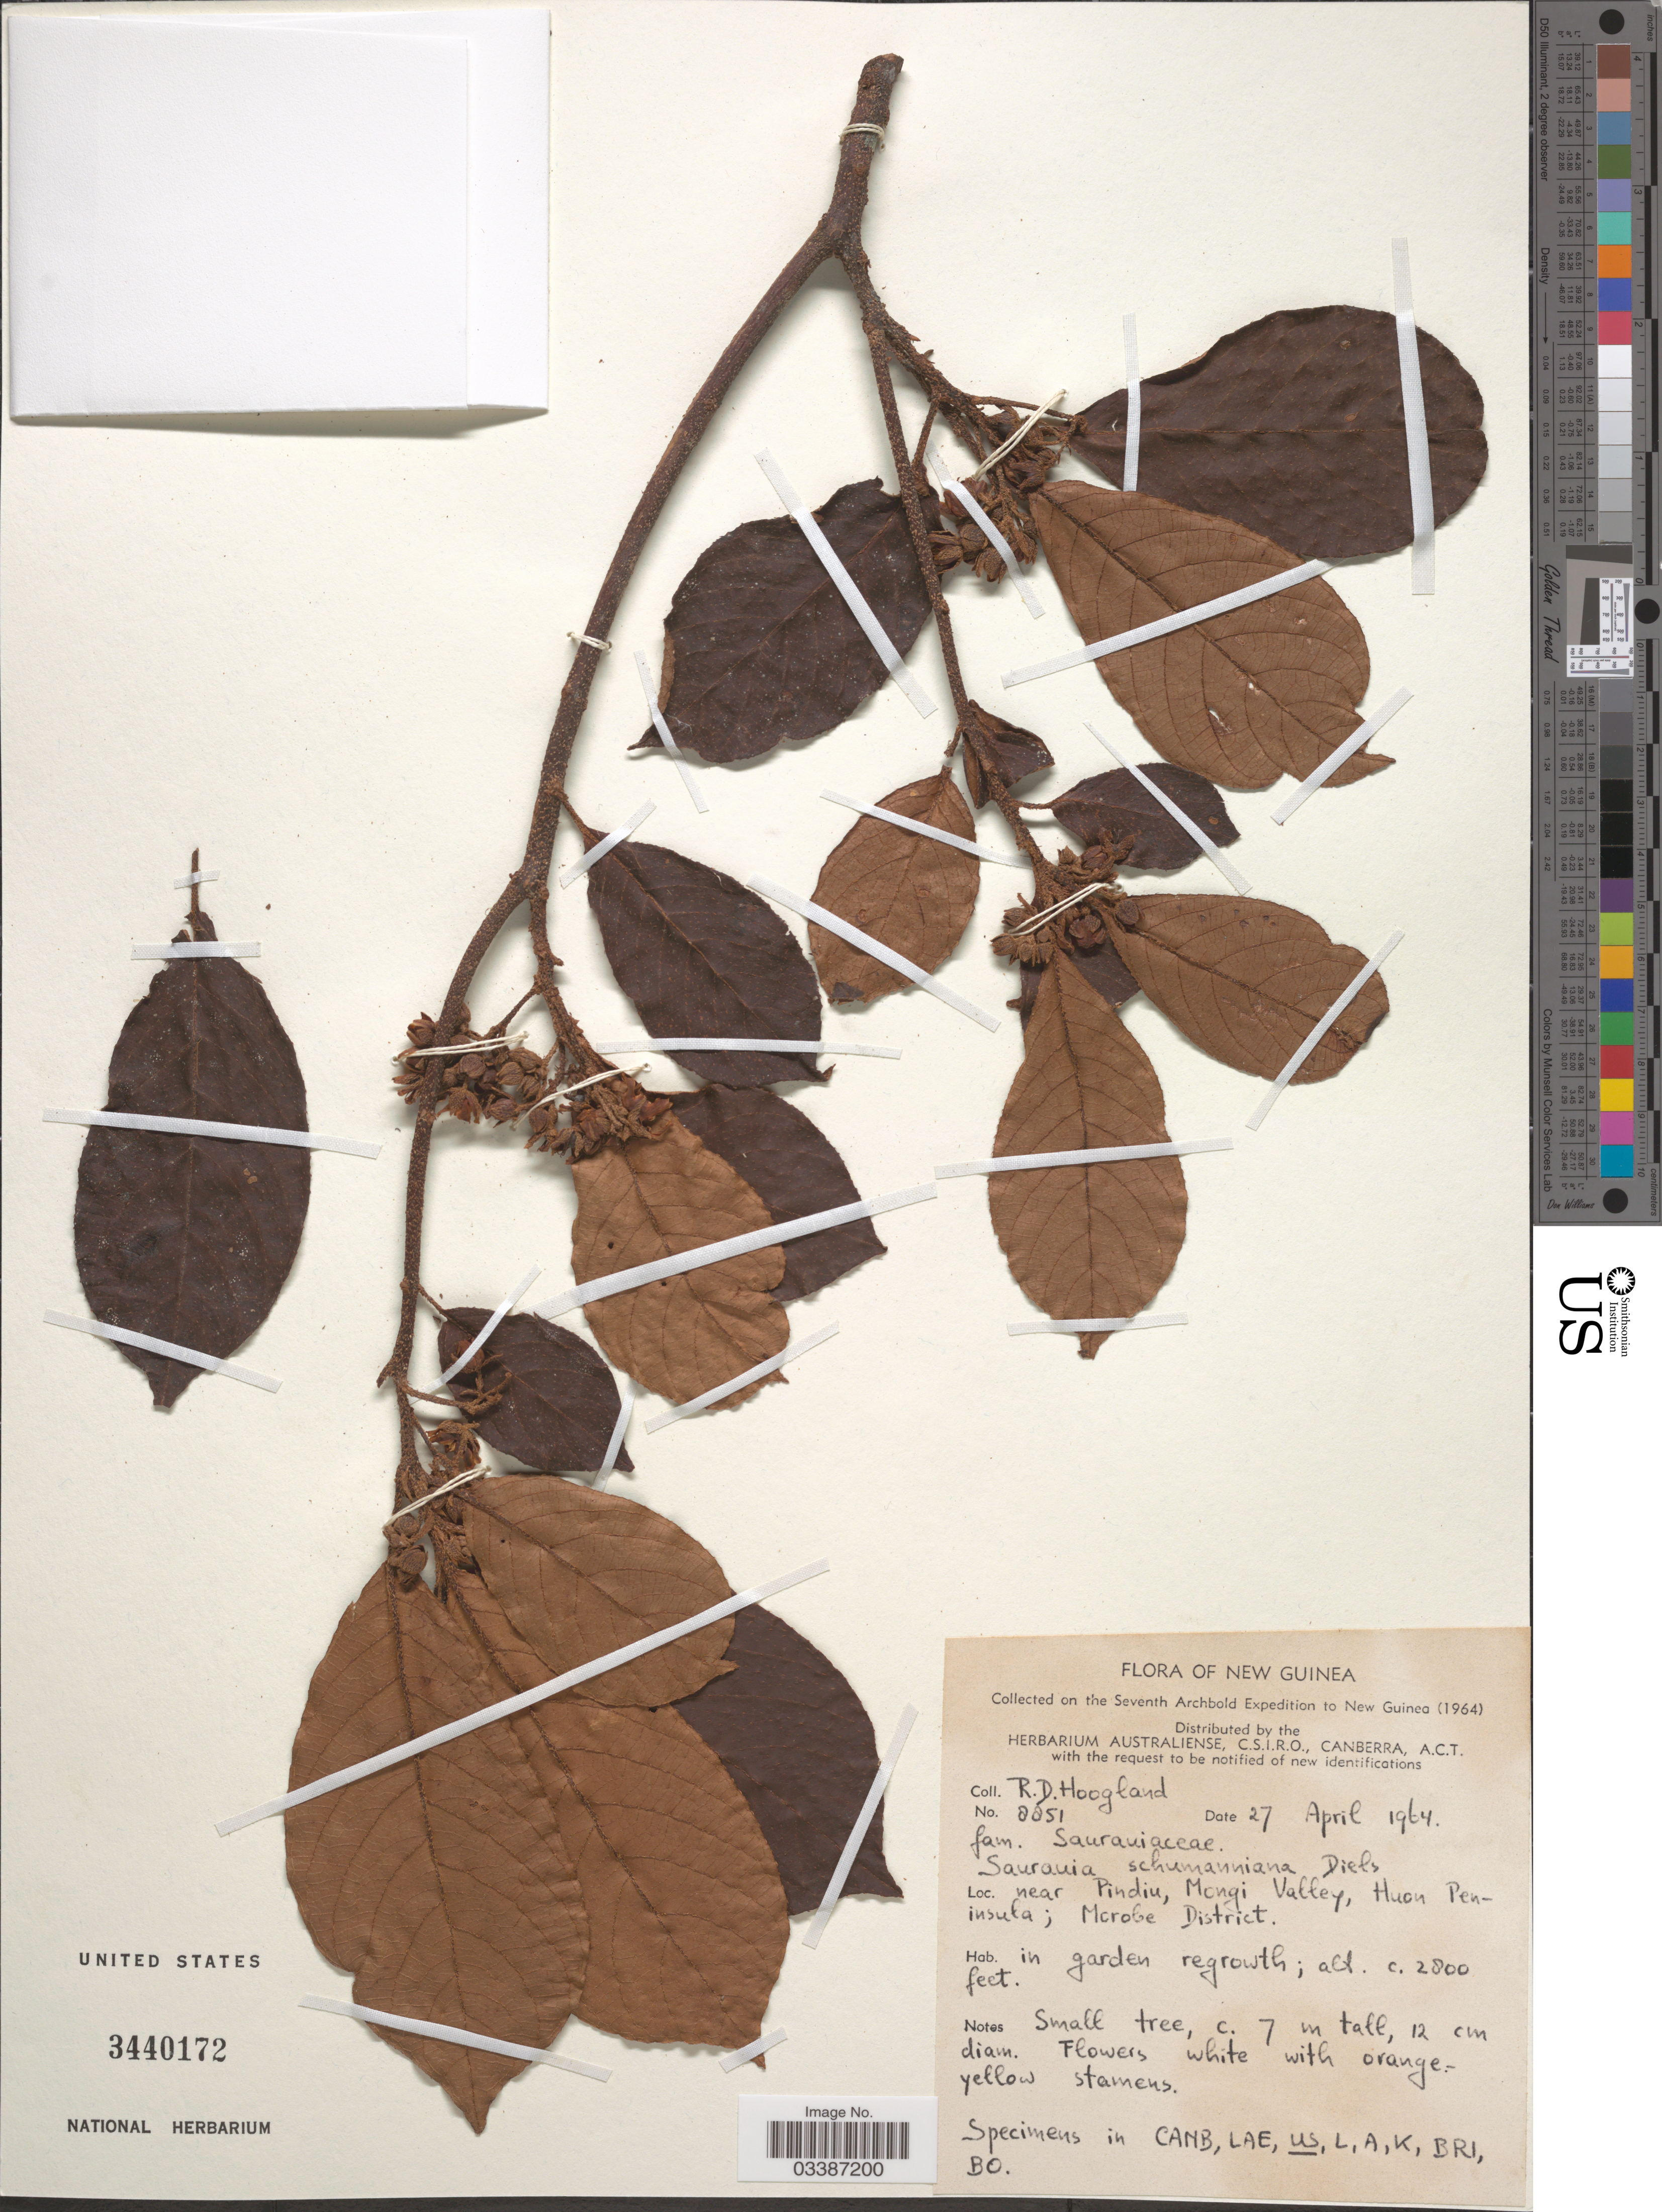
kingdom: Plantae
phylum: Tracheophyta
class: Magnoliopsida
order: Ericales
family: Actinidiaceae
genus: Saurauia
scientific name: Saurauia schumanniana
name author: Diels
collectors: R. D. Hoogland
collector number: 8851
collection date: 1964-04-27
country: Papua New Guinea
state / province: Morobe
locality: New Guinea. Near Pindiu, Mongi Valley, Huan Peninsula, Morobe District.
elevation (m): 853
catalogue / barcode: US 3440172